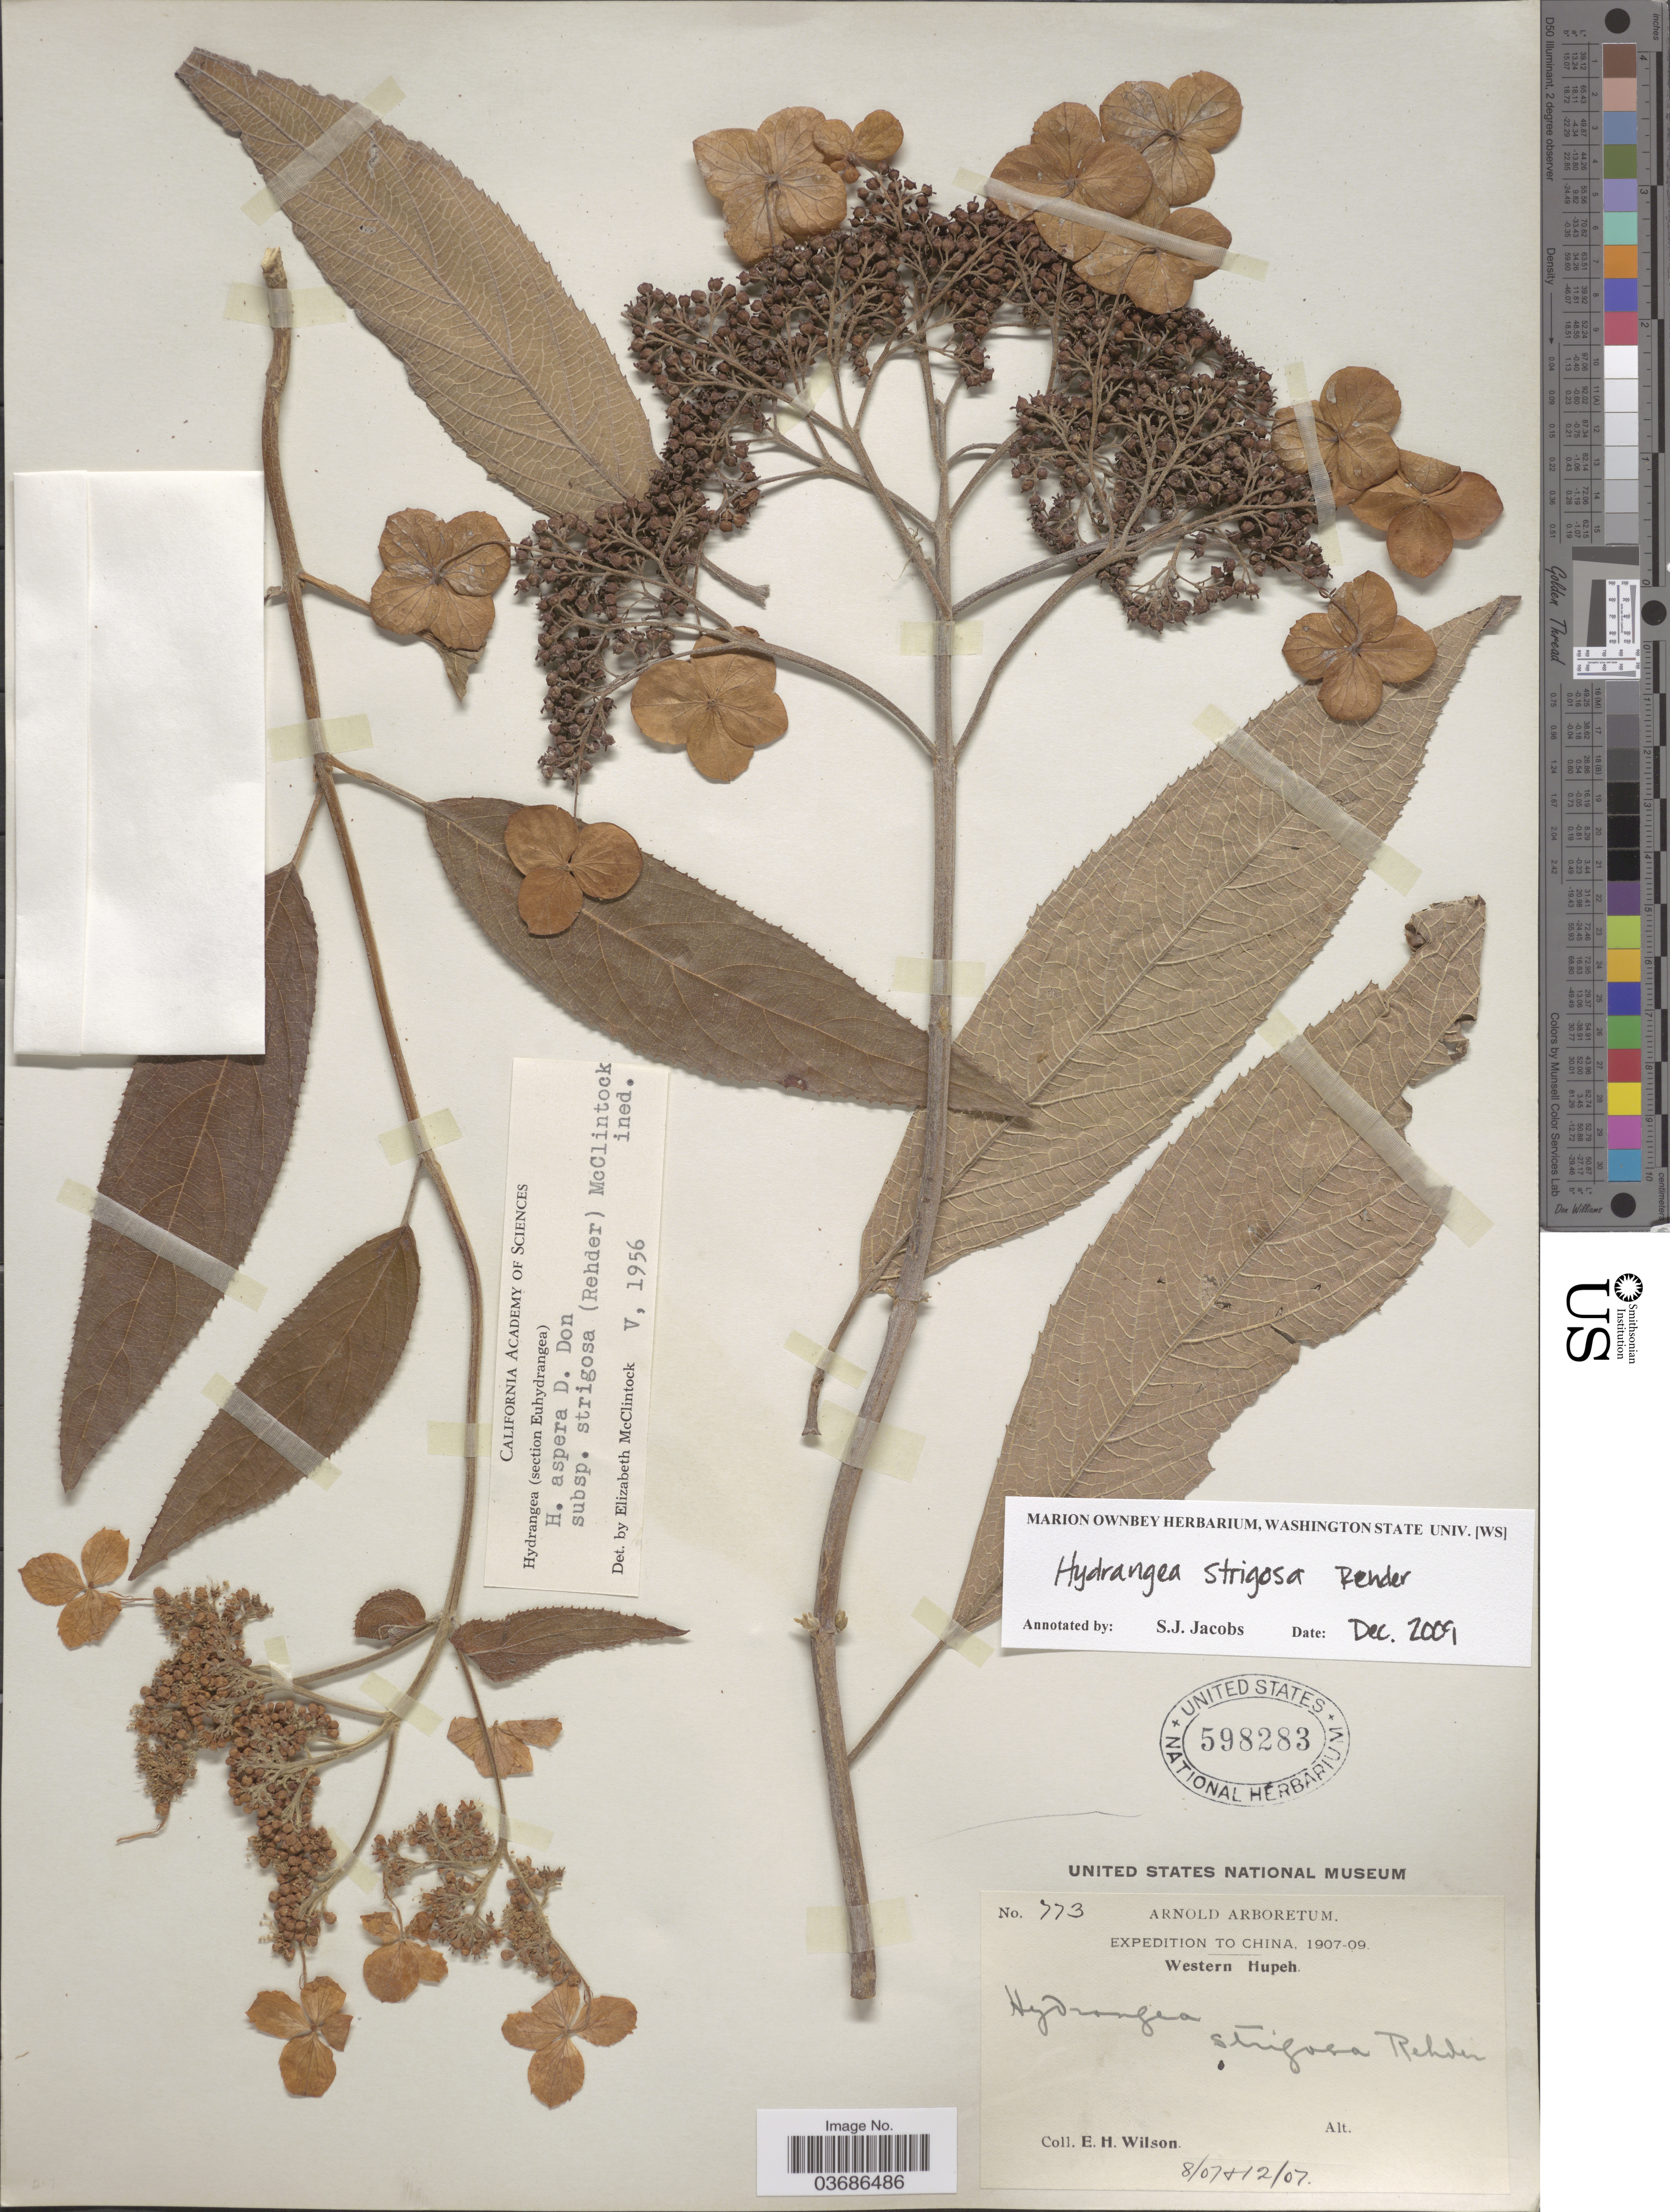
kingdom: Plantae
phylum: Tracheophyta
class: Magnoliopsida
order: Cornales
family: Hydrangeaceae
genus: Hydrangea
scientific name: Hydrangea strigosa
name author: Rehder in Sarg.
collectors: E. Wilson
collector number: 773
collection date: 1907-08/1907-12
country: China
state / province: Hubei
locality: Expedition to China, 1907-09. Western Hupeh.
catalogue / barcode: US 598283